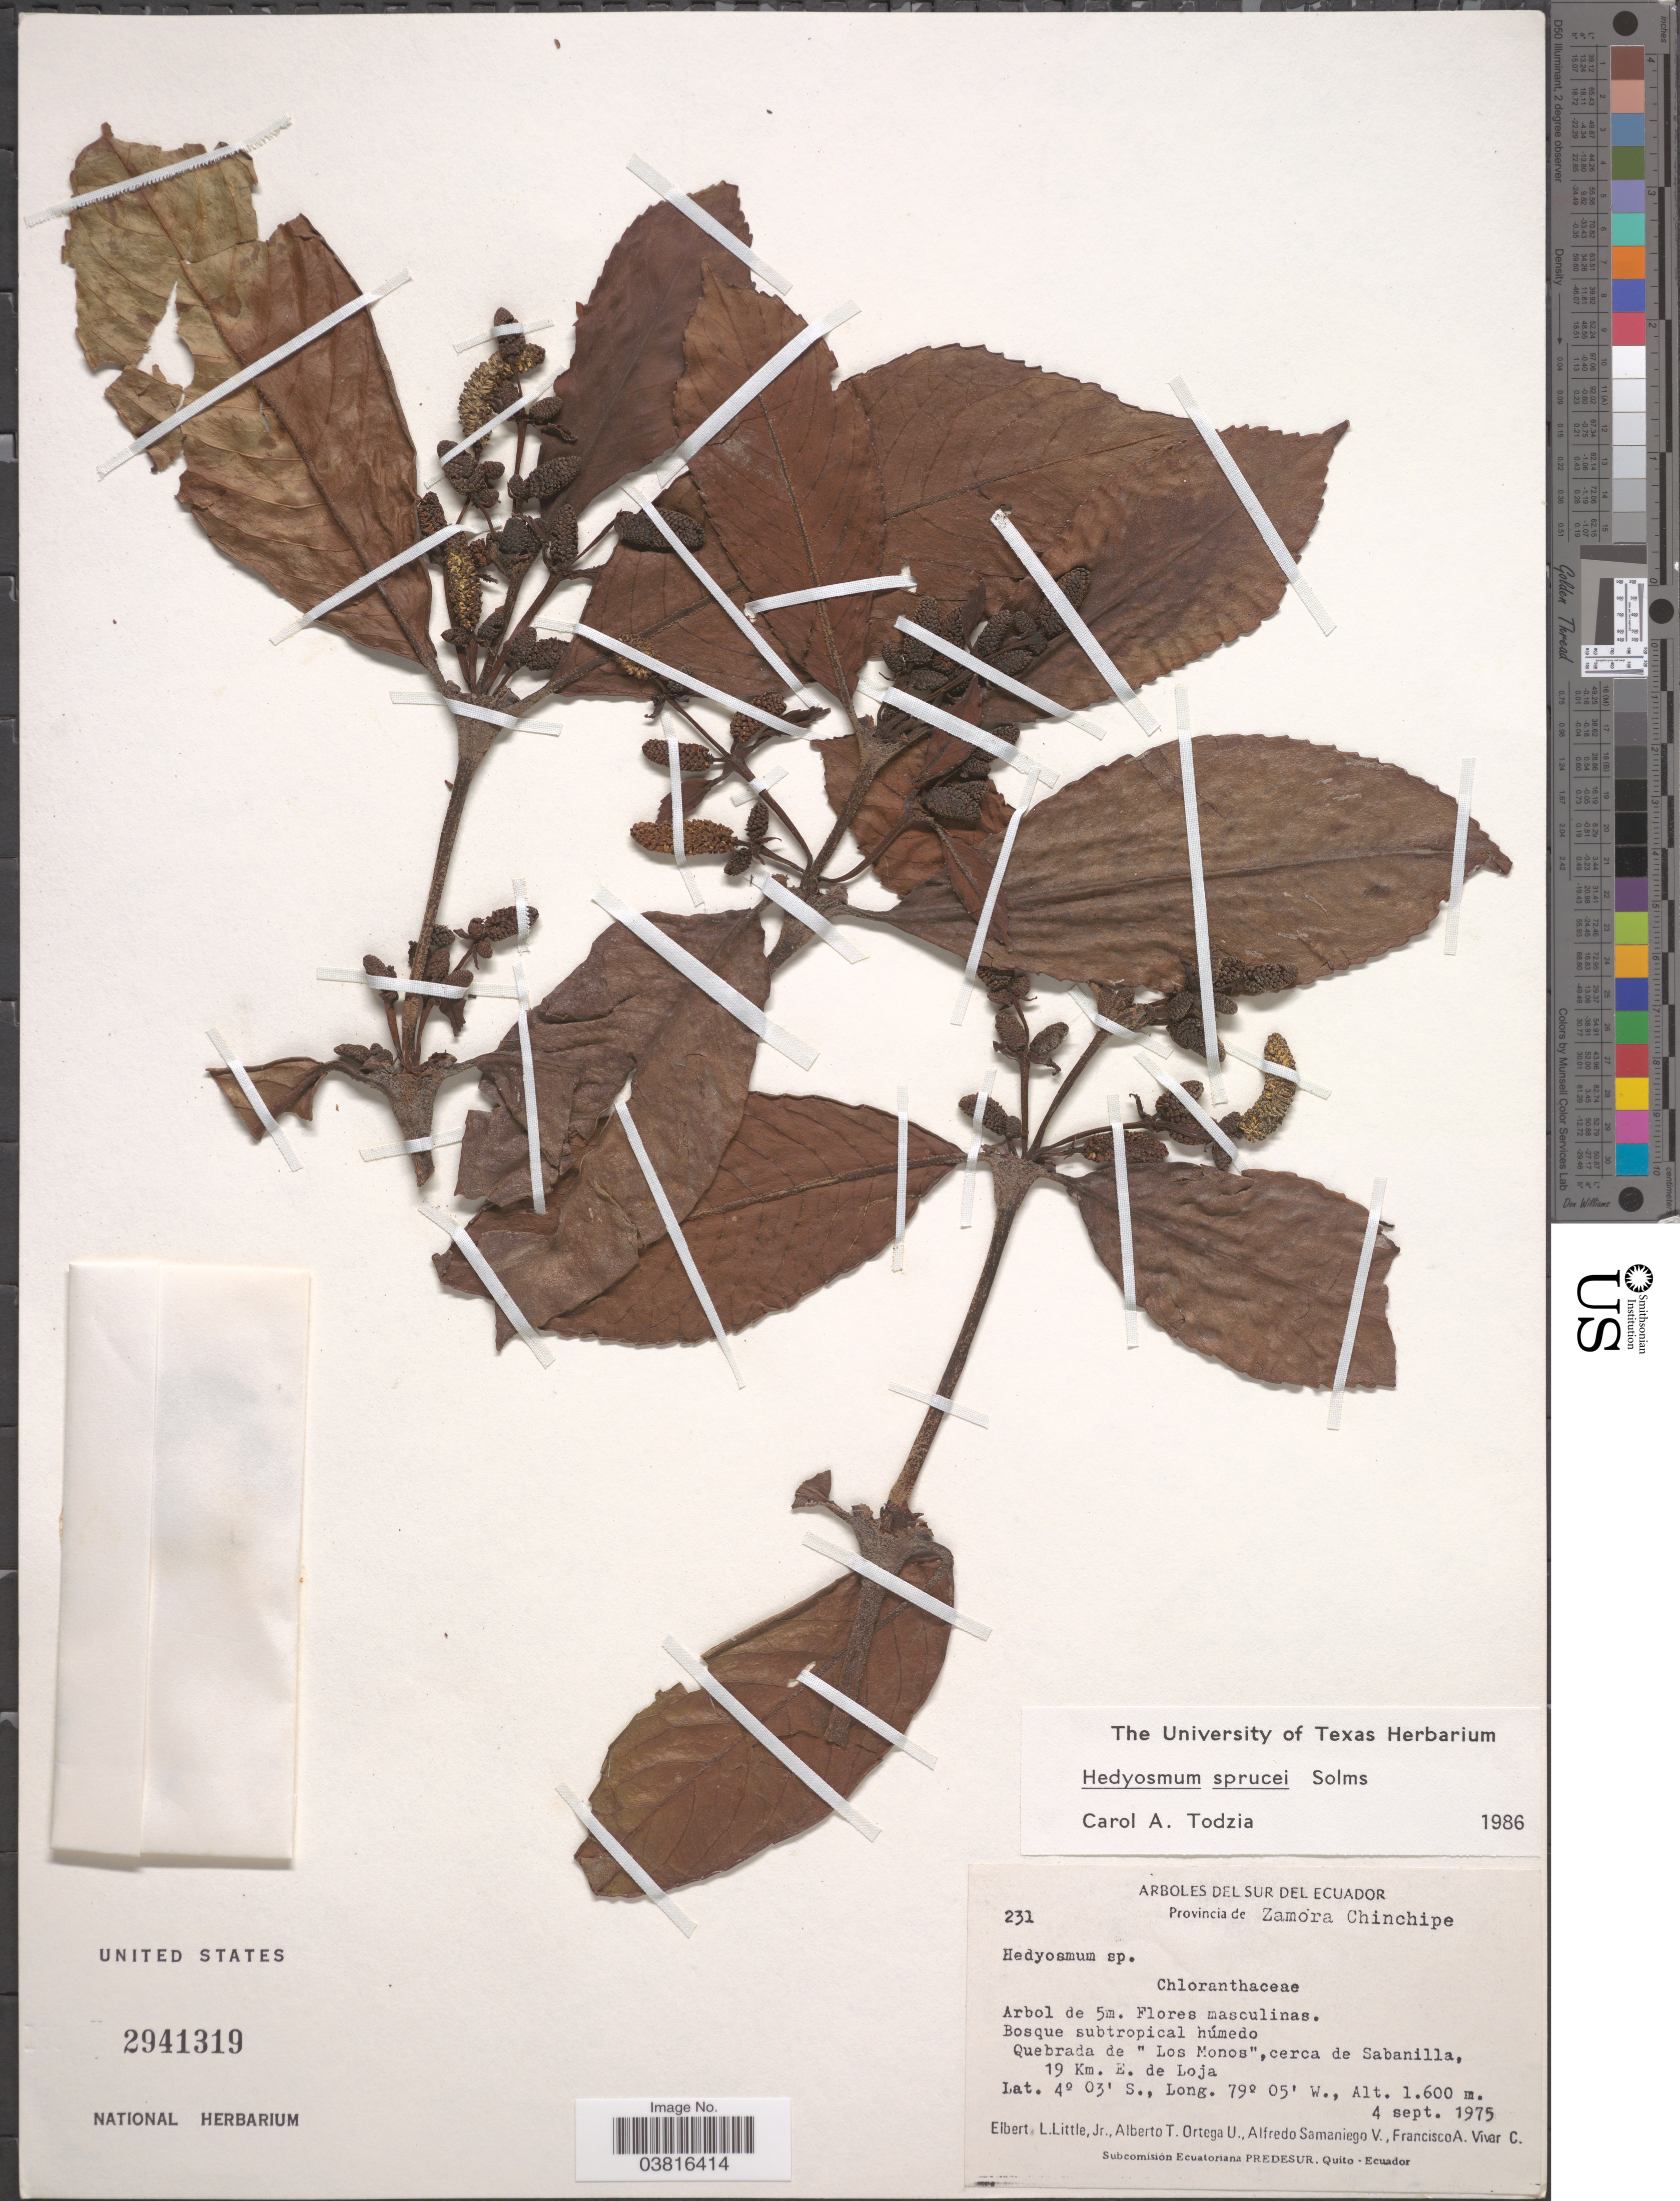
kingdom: Plantae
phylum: Tracheophyta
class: Magnoliopsida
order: Chloranthales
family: Chloranthaceae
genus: Hedyosmum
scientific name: Hedyosmum sprucei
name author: Solms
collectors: E. L. Little, A. T. Ortega U., A. Samaniego V. & F. A. Vivar C.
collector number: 231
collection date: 1975-09-04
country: Ecuador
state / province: Zamora-Chinchipe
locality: Sur del Ecuador. Quebrada de "Los Monos", cerca de Sabanilla, 19 Km. E. de Loja.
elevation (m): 1600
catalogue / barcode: US 2941319